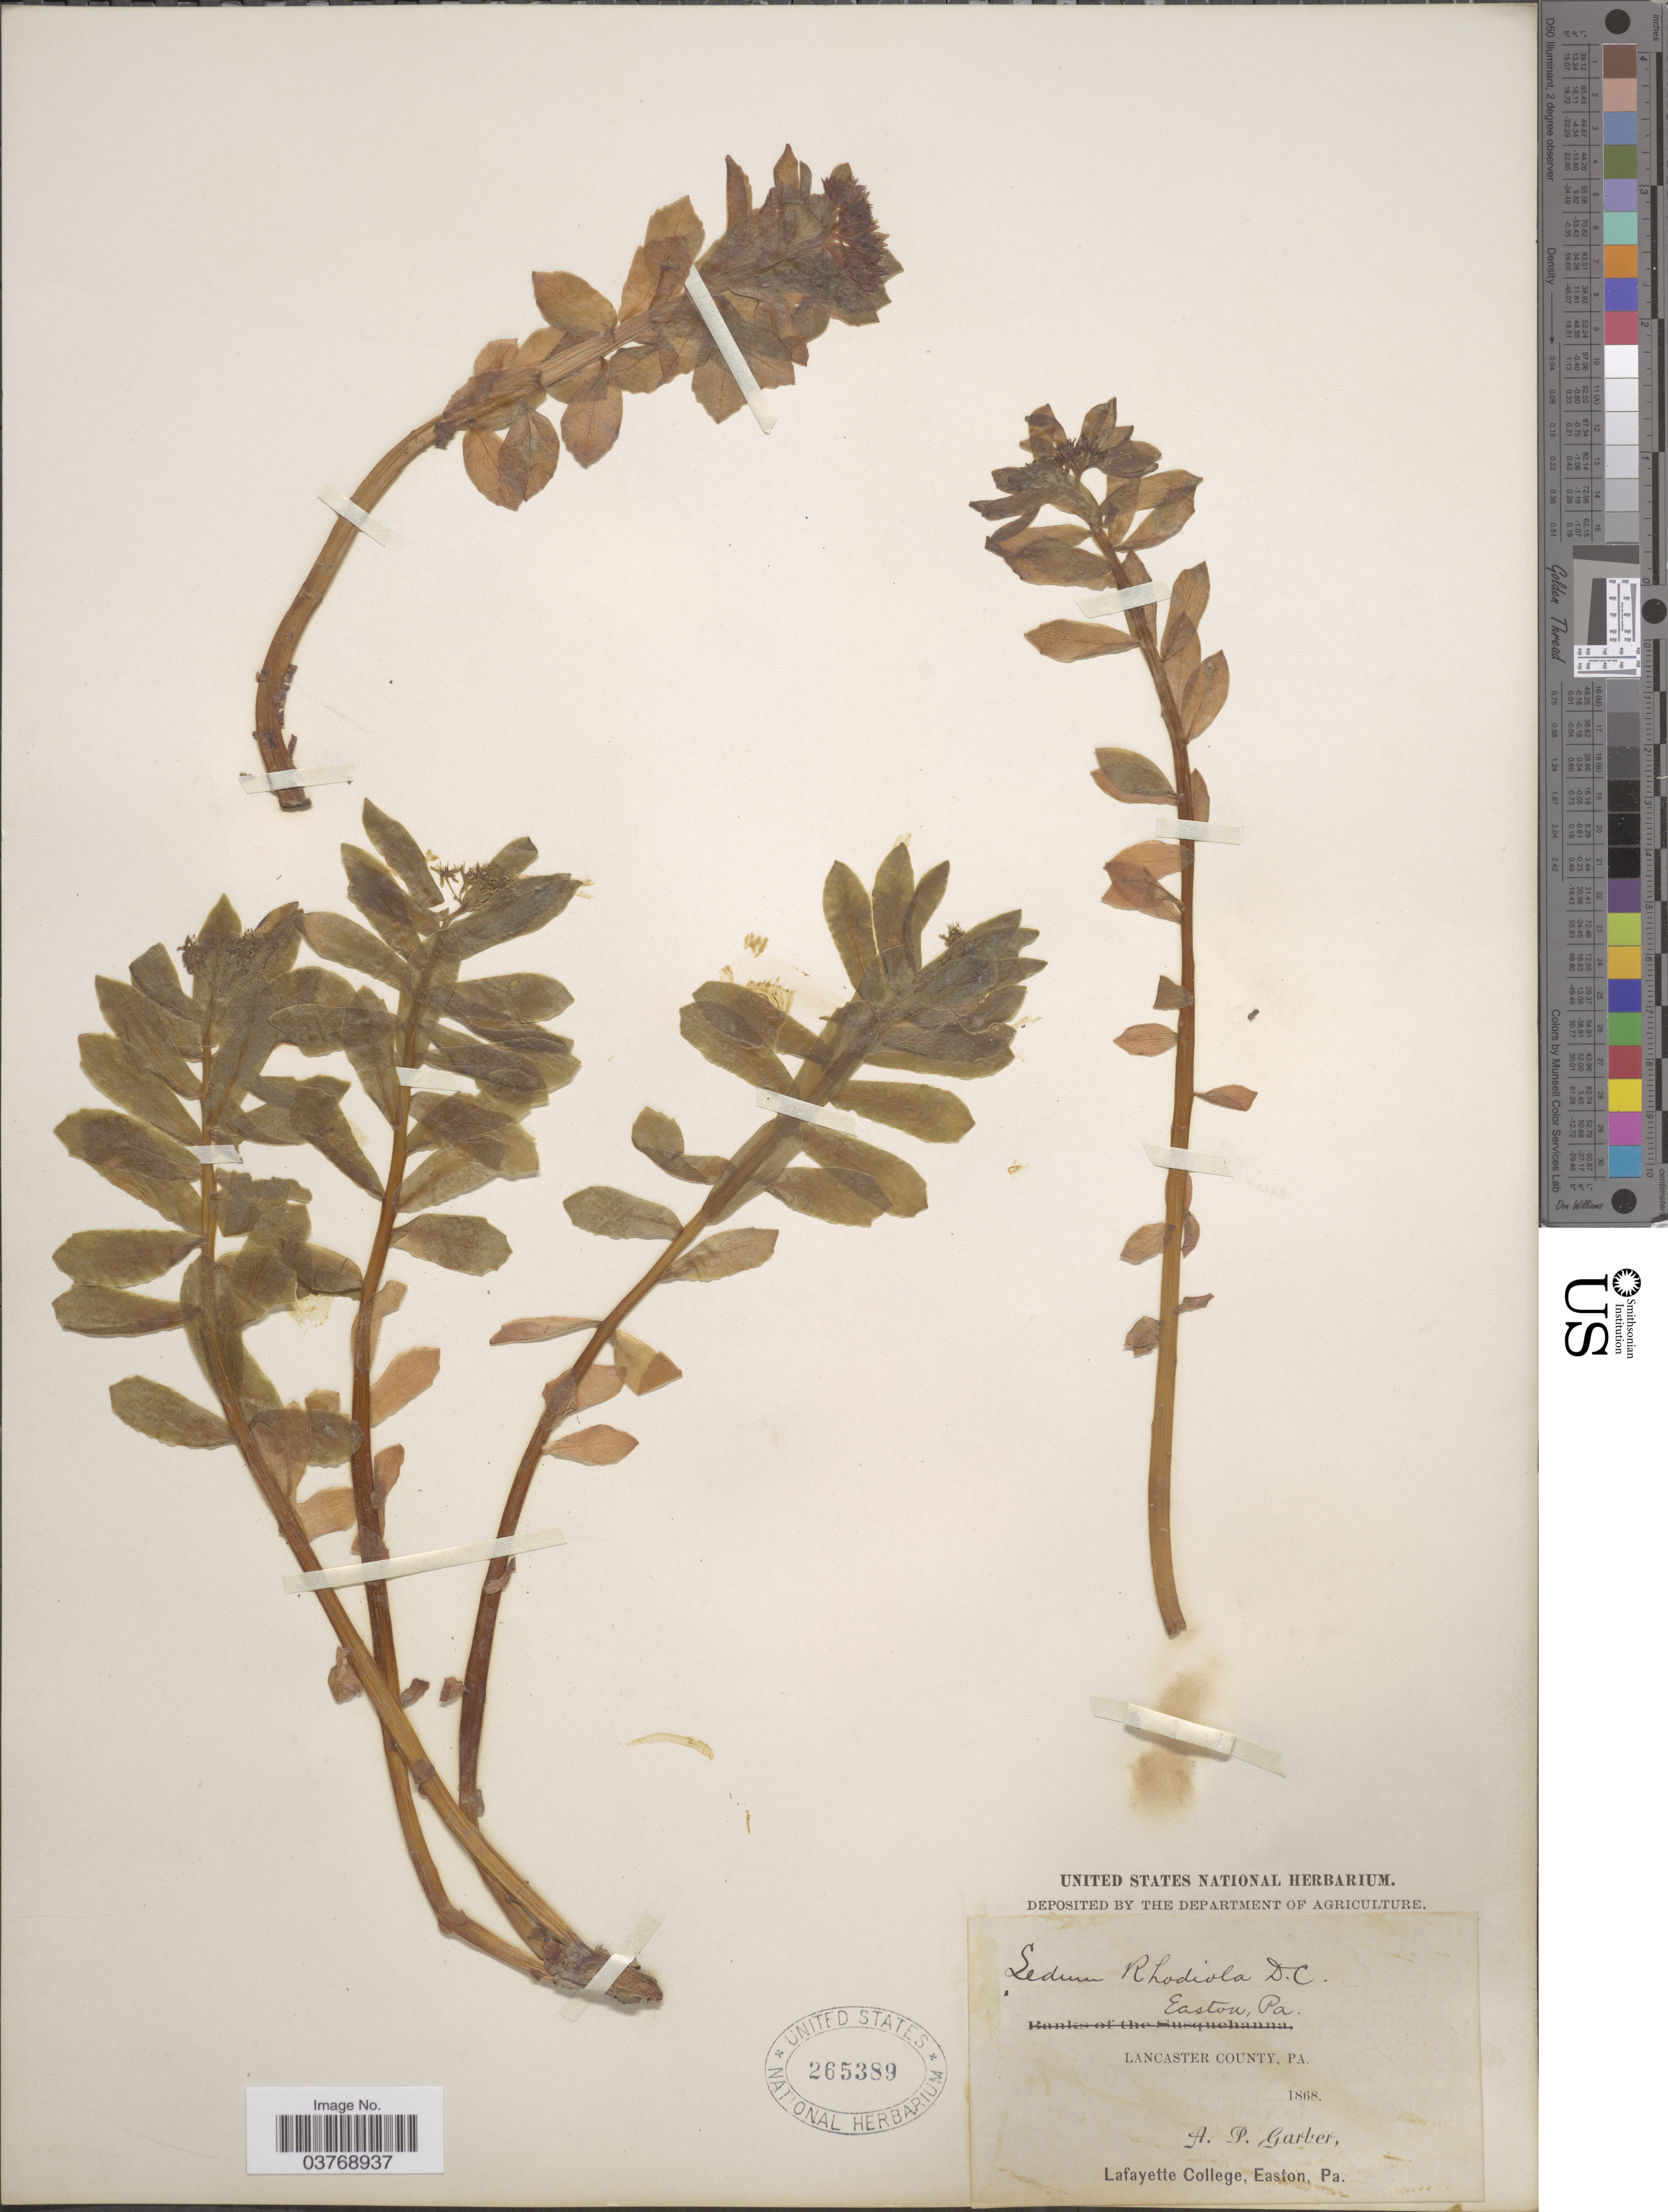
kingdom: Plantae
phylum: Tracheophyta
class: Magnoliopsida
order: Saxifragales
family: Crassulaceae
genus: Rhodiola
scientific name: Rhodiola rosea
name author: L.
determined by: Strong, Mark T., (BOT), Smithsonian Institution - National Museum of Natural History (UNITED STATES)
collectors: A. P. Garber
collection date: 1868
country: United States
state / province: Pennsylvania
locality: Easton. Lancaster County.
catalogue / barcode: US 265389